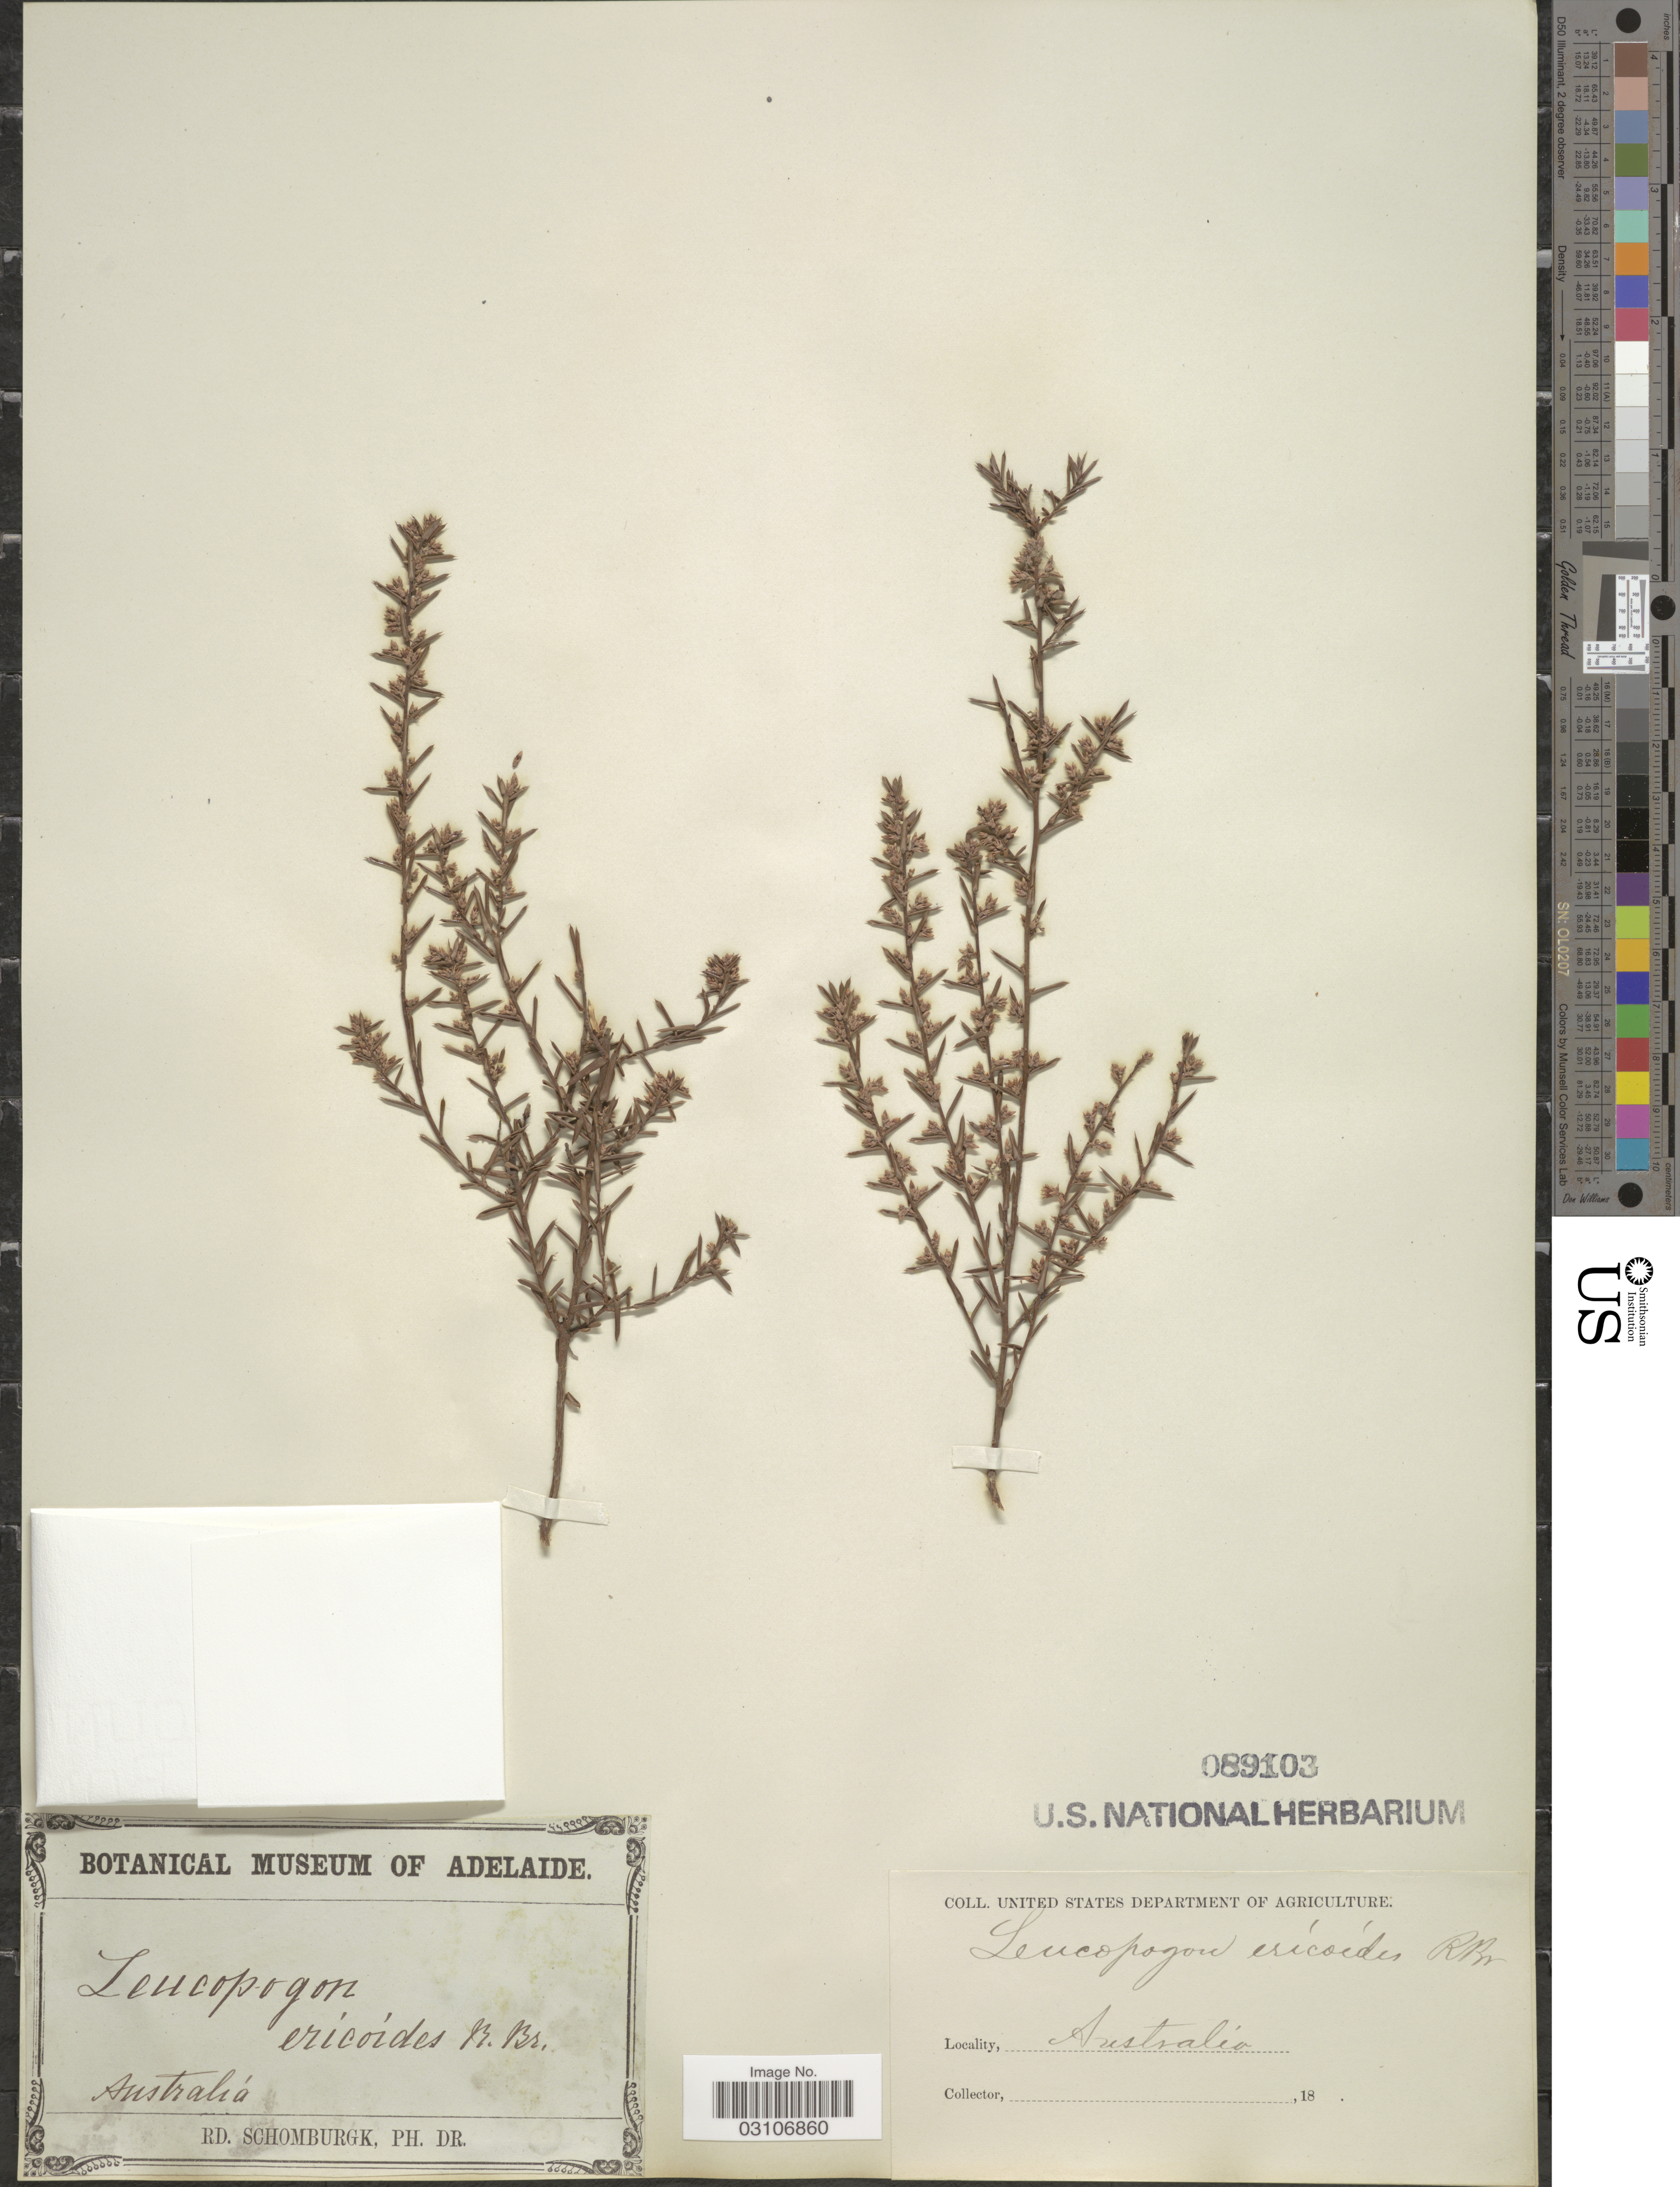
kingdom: Plantae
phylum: Tracheophyta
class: Magnoliopsida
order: Ericales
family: Ericaceae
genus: Leucopogon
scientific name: Leucopogon ericoides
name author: R. Br.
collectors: M. R. Schomburgk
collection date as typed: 18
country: Australia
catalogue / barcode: US 89103